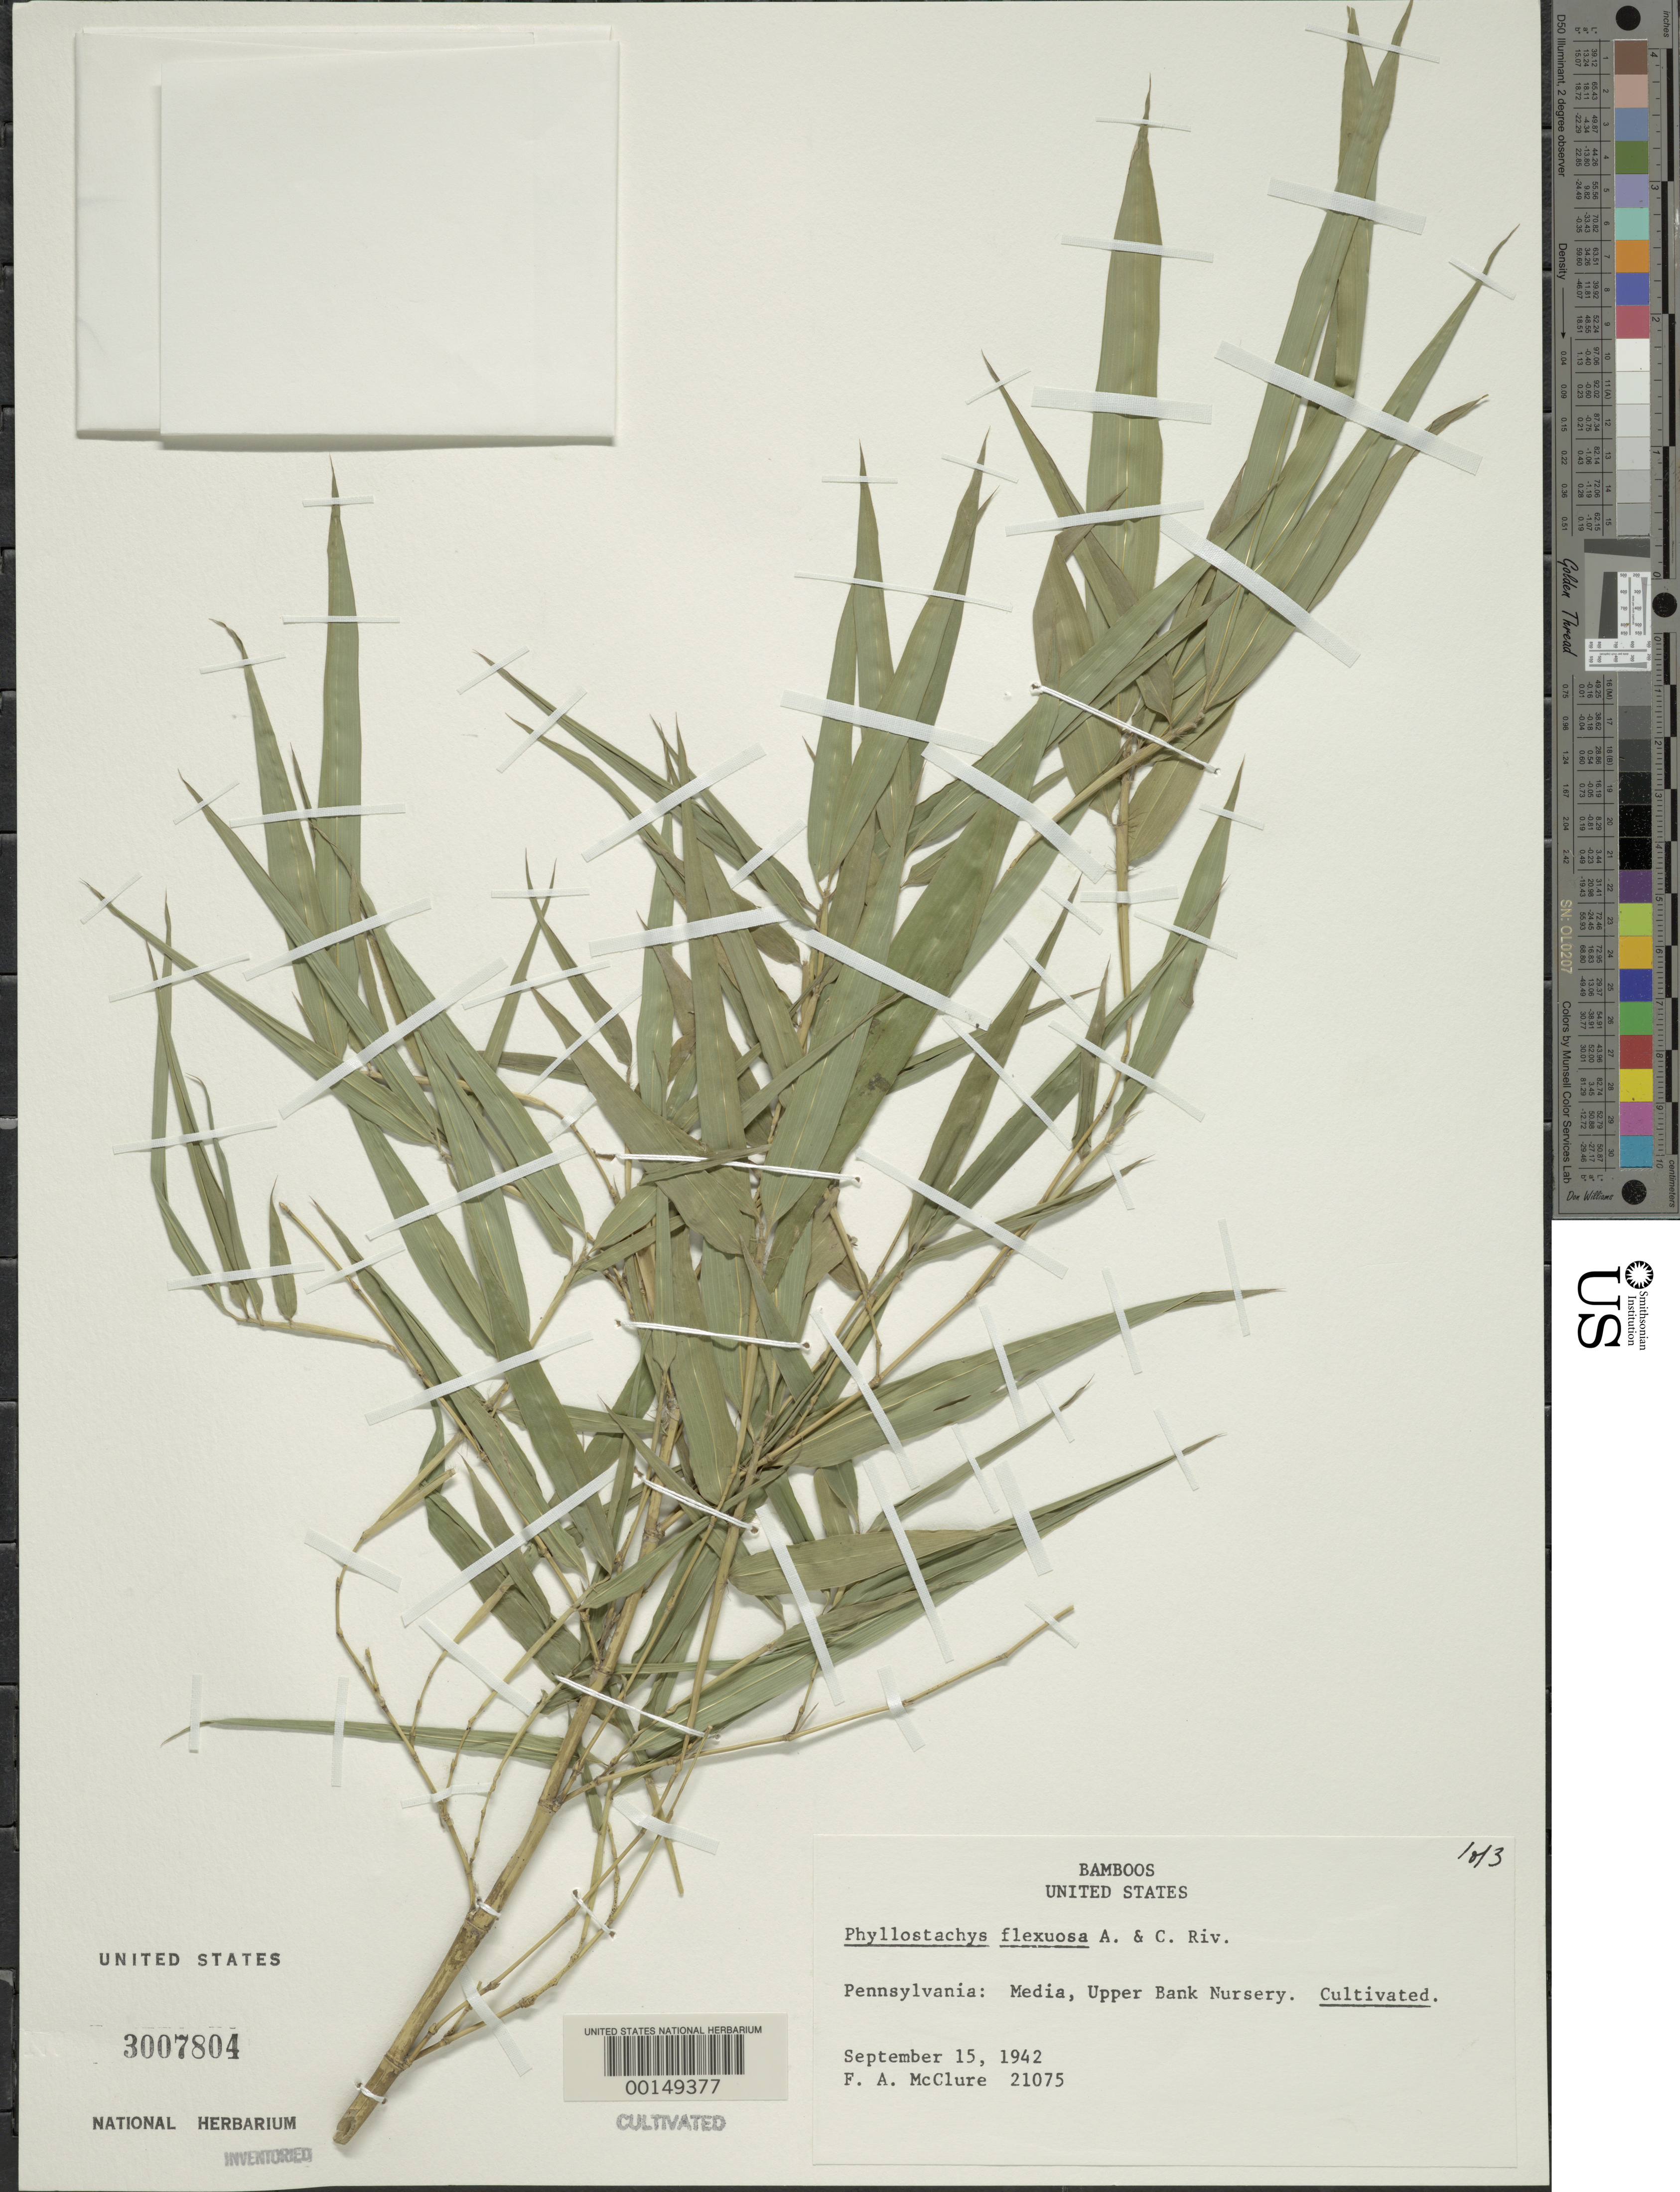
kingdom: Plantae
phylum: Tracheophyta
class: Liliopsida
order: Poales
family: Poaceae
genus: Phyllostachys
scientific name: Phyllostachys flexuosa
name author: Rivière & C. Rivière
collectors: F. A. McClure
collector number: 21075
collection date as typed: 15 Sep 1942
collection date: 1942-09-15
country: United States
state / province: Pennsylvania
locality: Media, upper bank nursery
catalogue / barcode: US 3007804